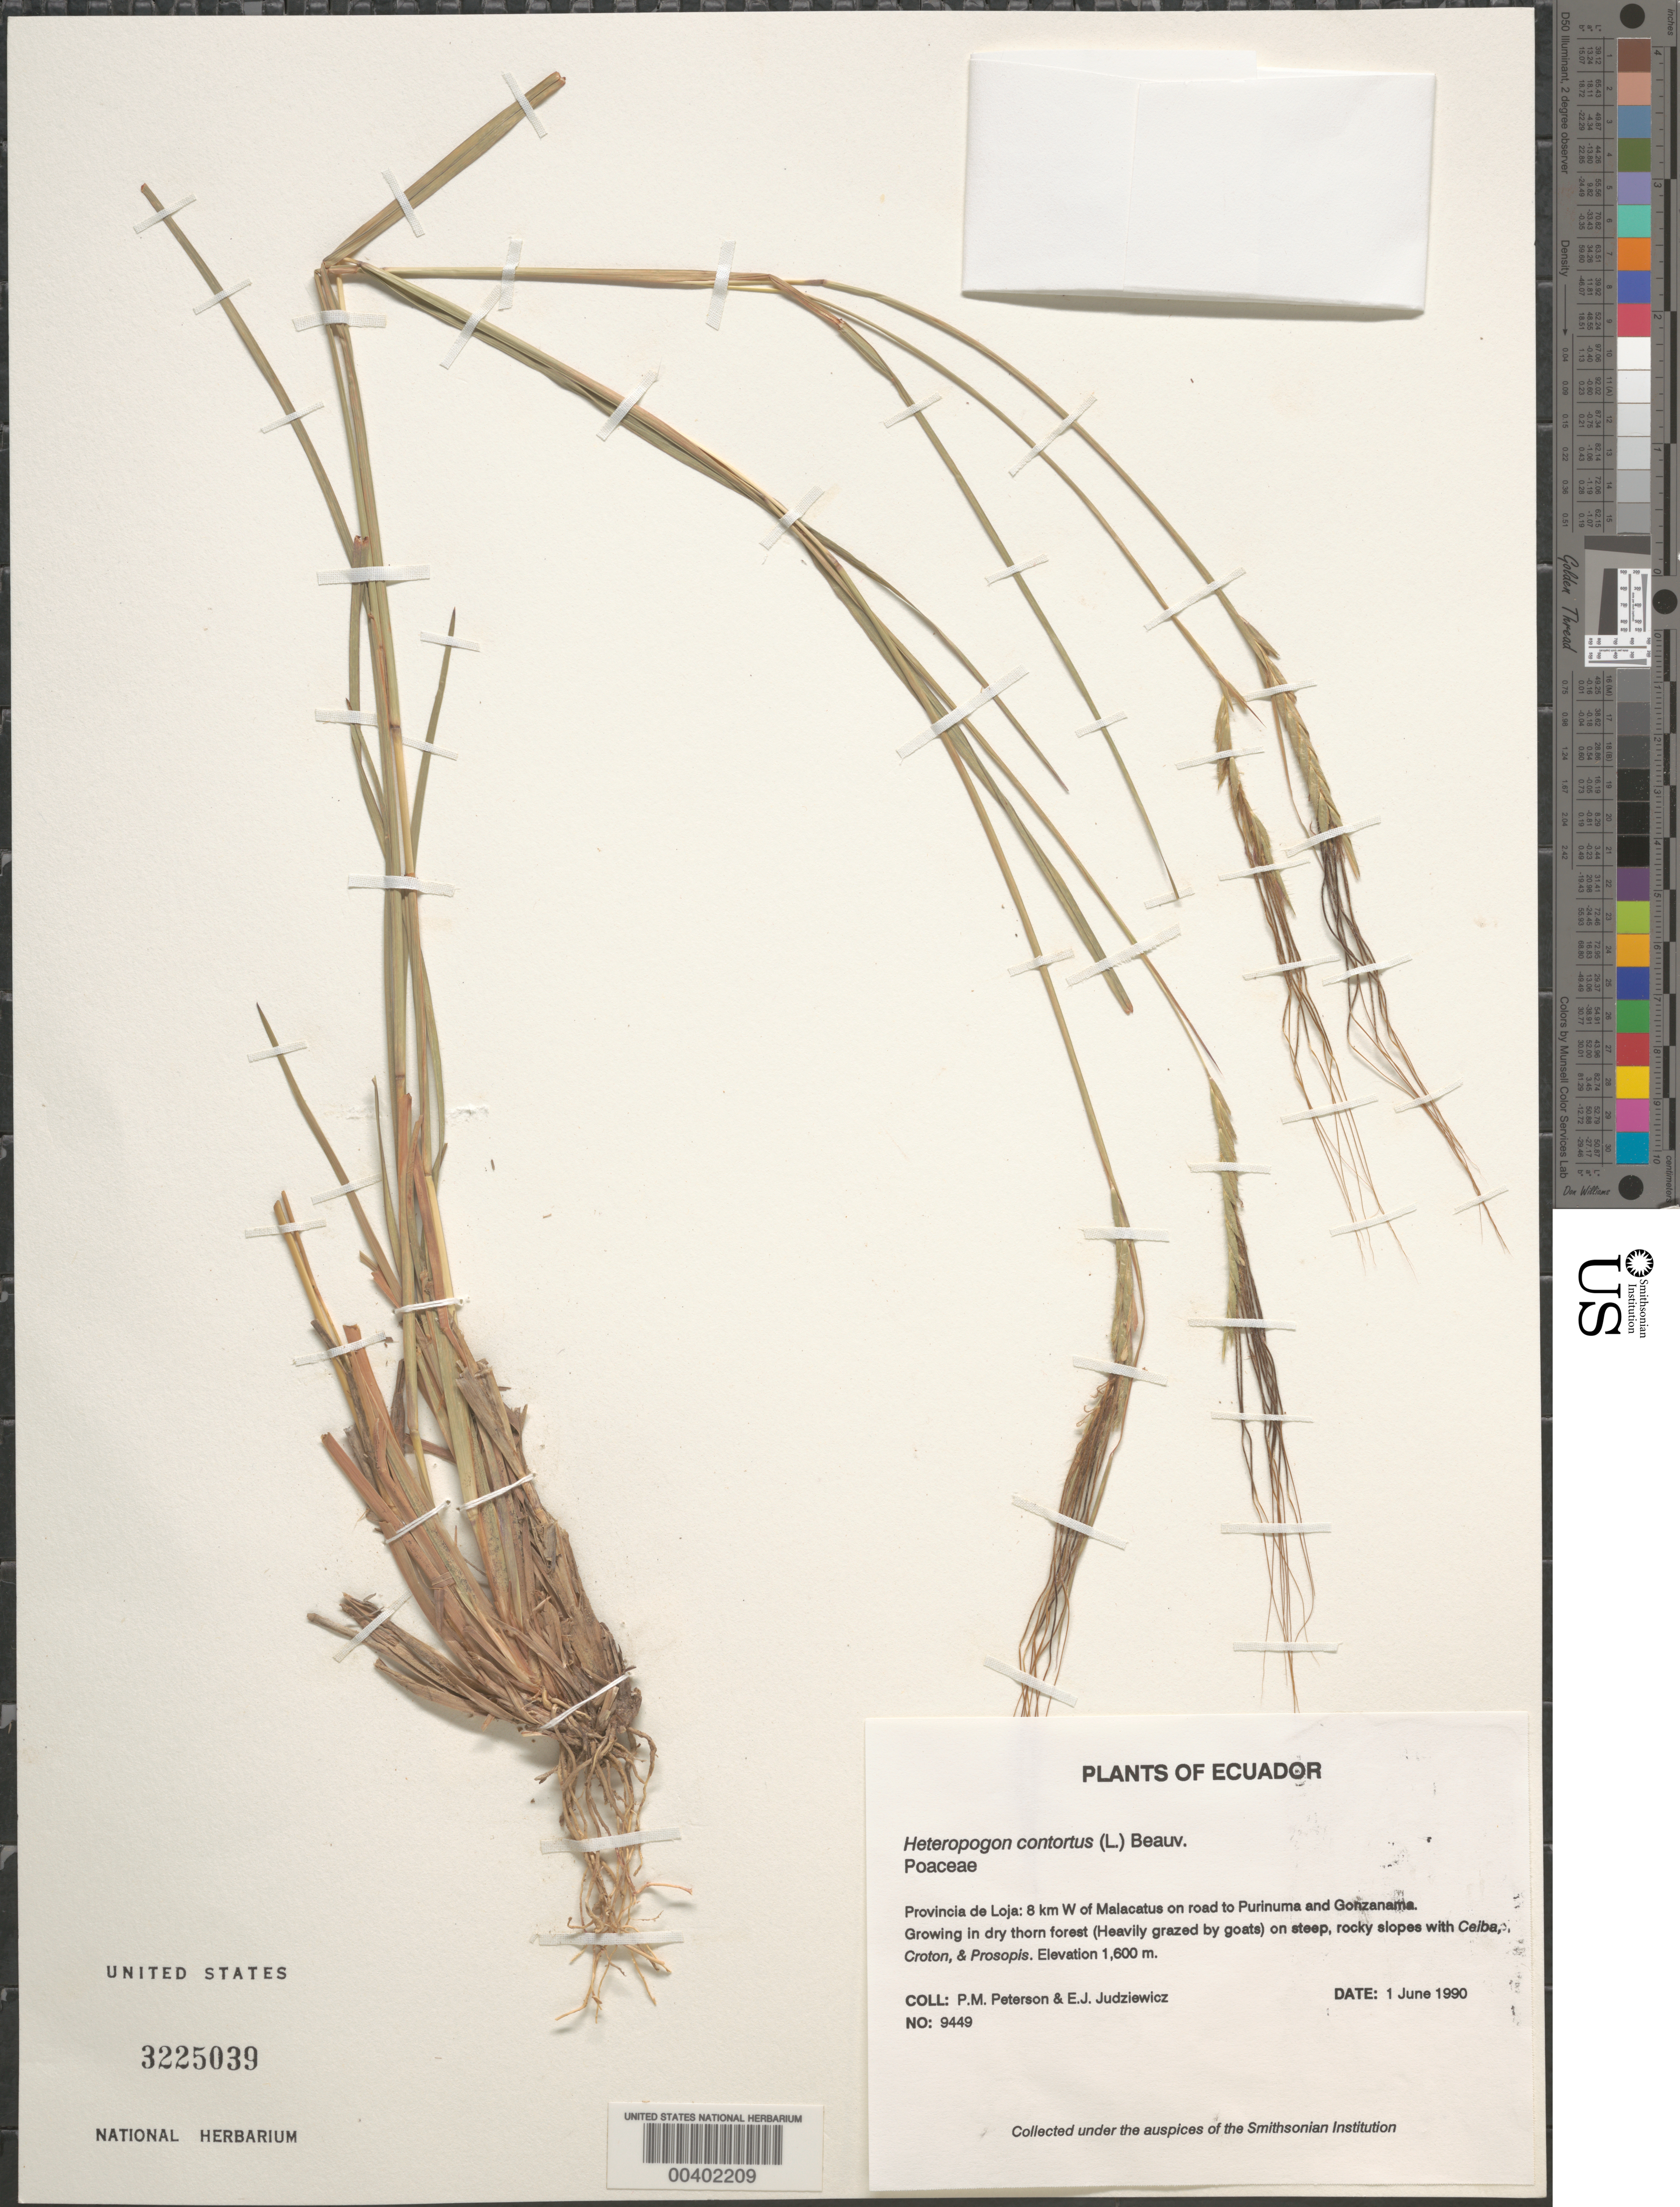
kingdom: Plantae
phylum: Tracheophyta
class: Liliopsida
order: Poales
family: Poaceae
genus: Heteropogon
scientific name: Heteropogon contortus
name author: (L.) P. Beauv. ex Roem. & Schult.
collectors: P. M. Peterson & E. J. Judziewicz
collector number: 09449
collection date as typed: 01 Jun 1990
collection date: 1990-06-01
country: Ecuador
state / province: Loja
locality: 8 km W of Malacatus on road to Purinuma and Gonzanama.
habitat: Growing in dry thorn forest (Heavily grazed by goats) on steep, rocky slopes with Ceiba, Croton, & Prosopis.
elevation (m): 1600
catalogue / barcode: US 3225039